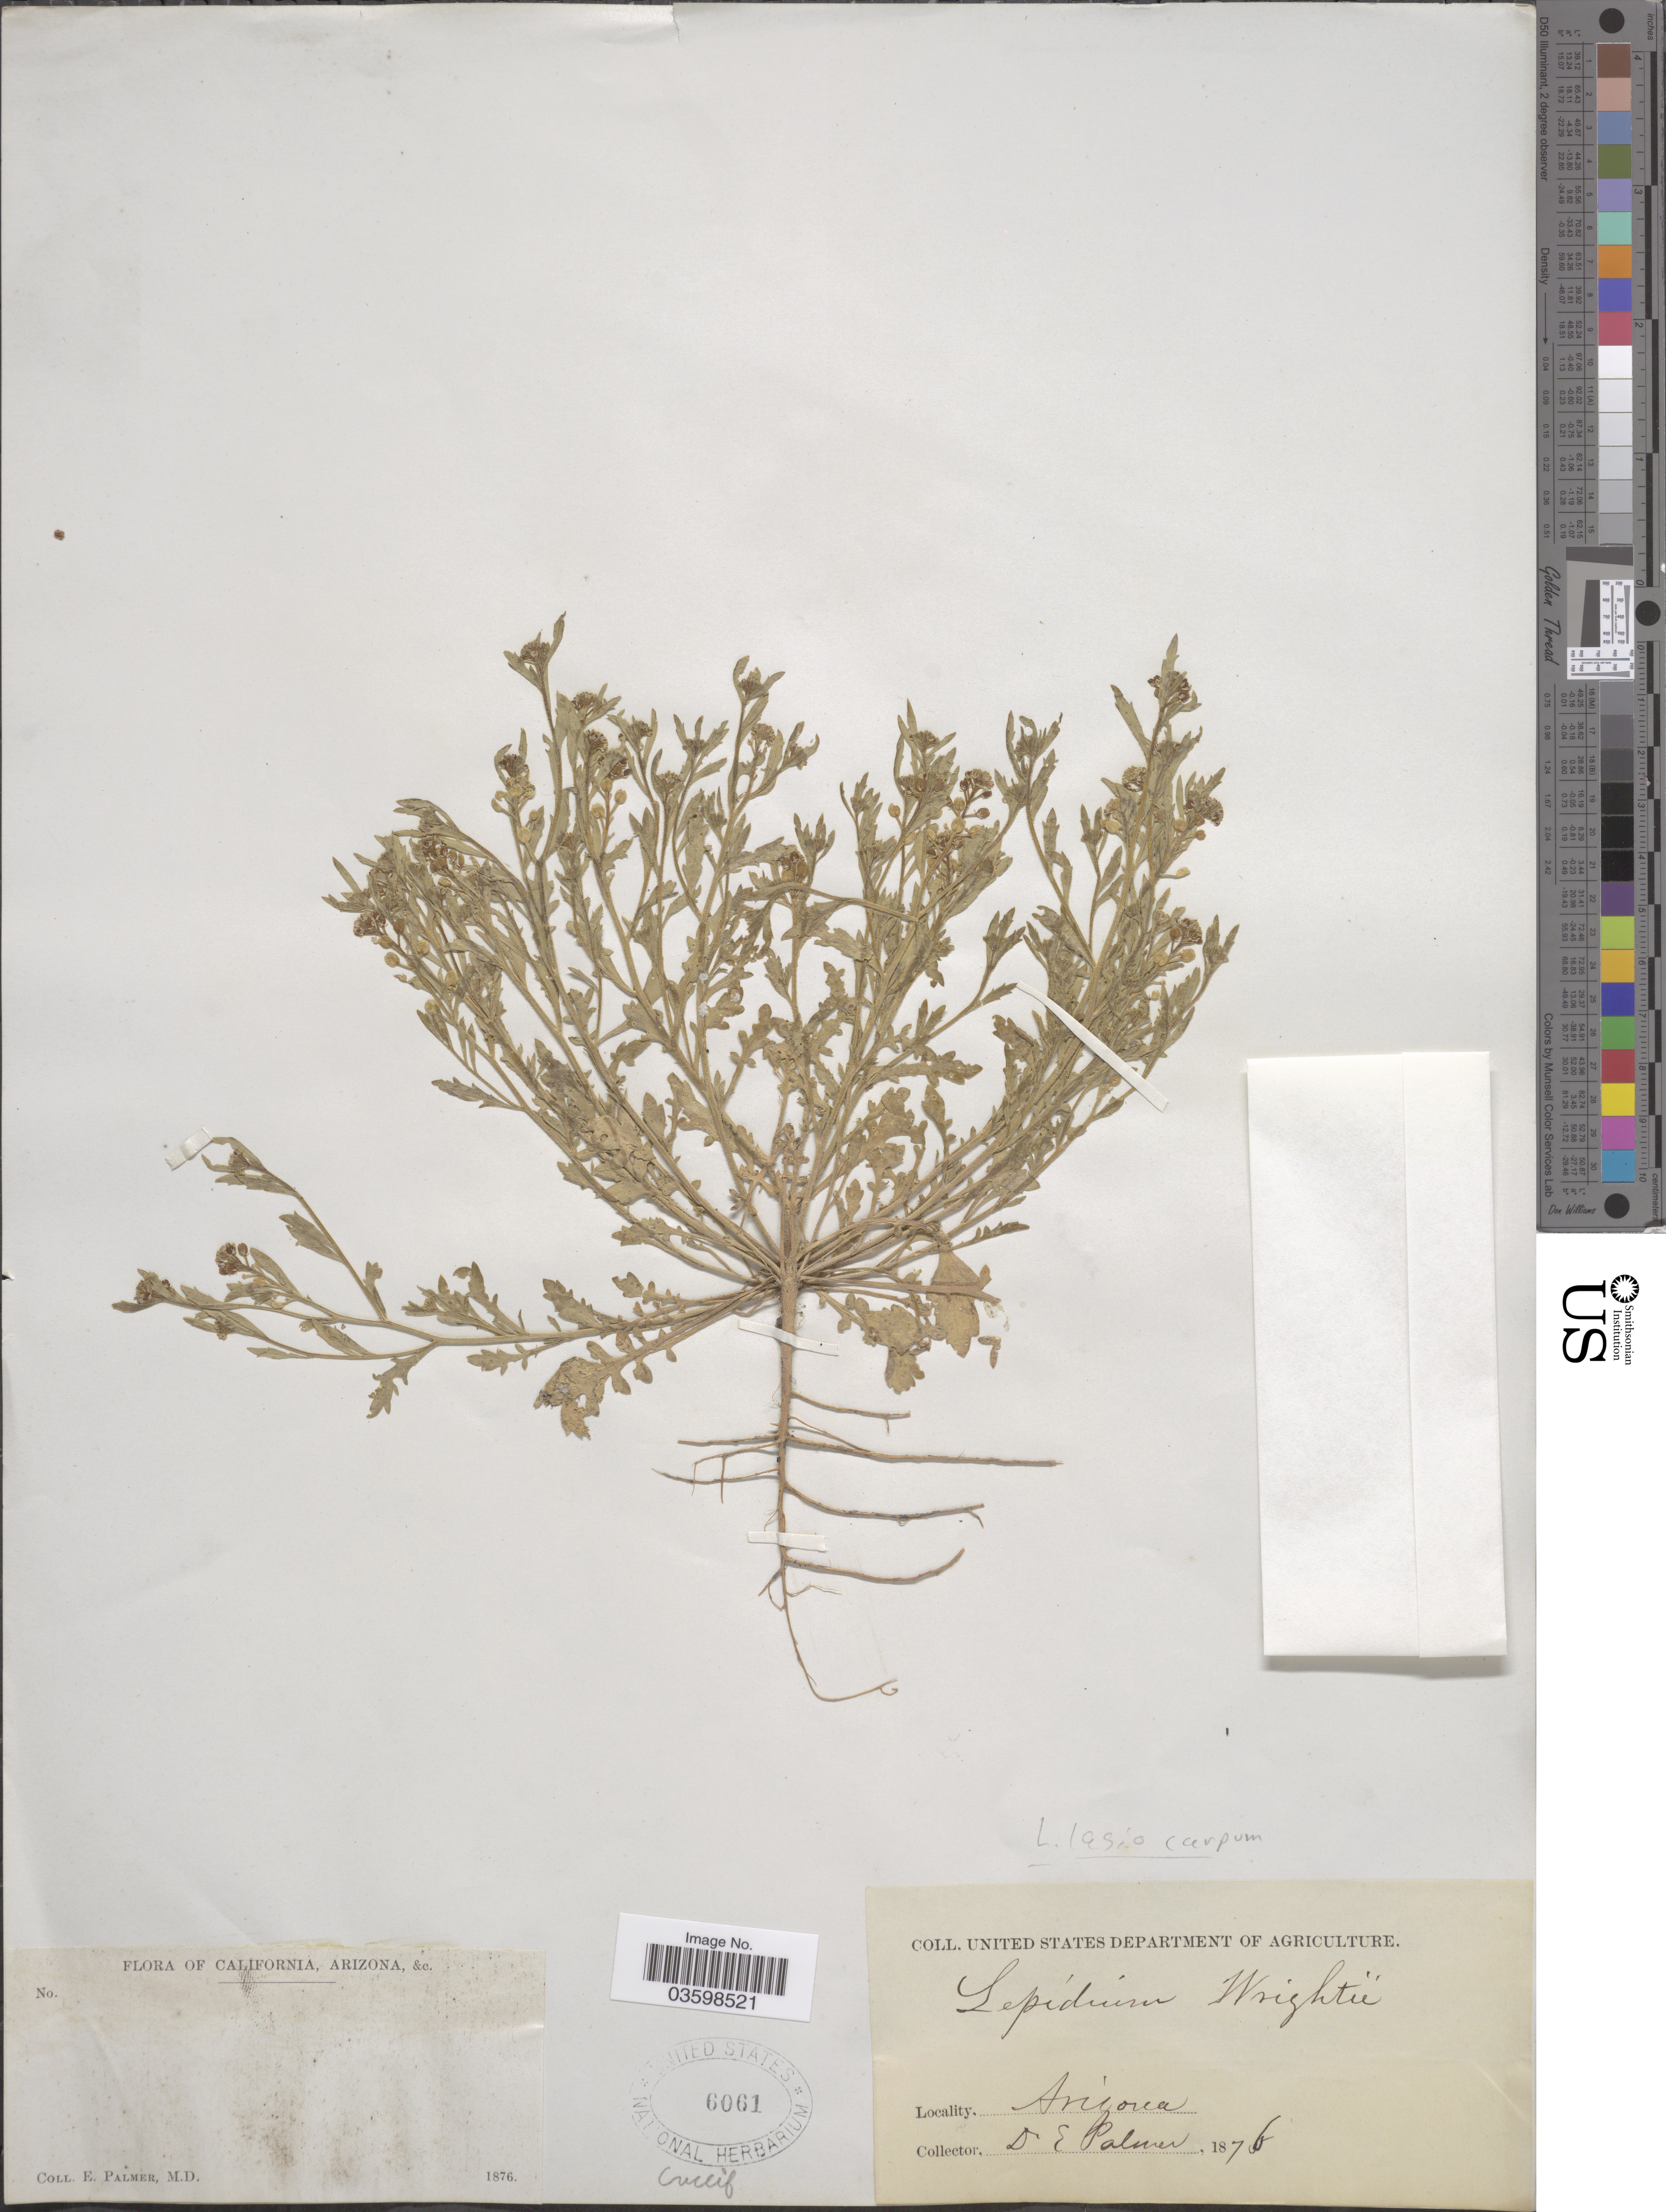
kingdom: Plantae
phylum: Tracheophyta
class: Magnoliopsida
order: Brassicales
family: Brassicaceae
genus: Lepidium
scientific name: Lepidium lasiocarpum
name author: Nutt.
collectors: E. Palmer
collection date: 1876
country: United States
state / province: Arizona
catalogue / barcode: US 6061